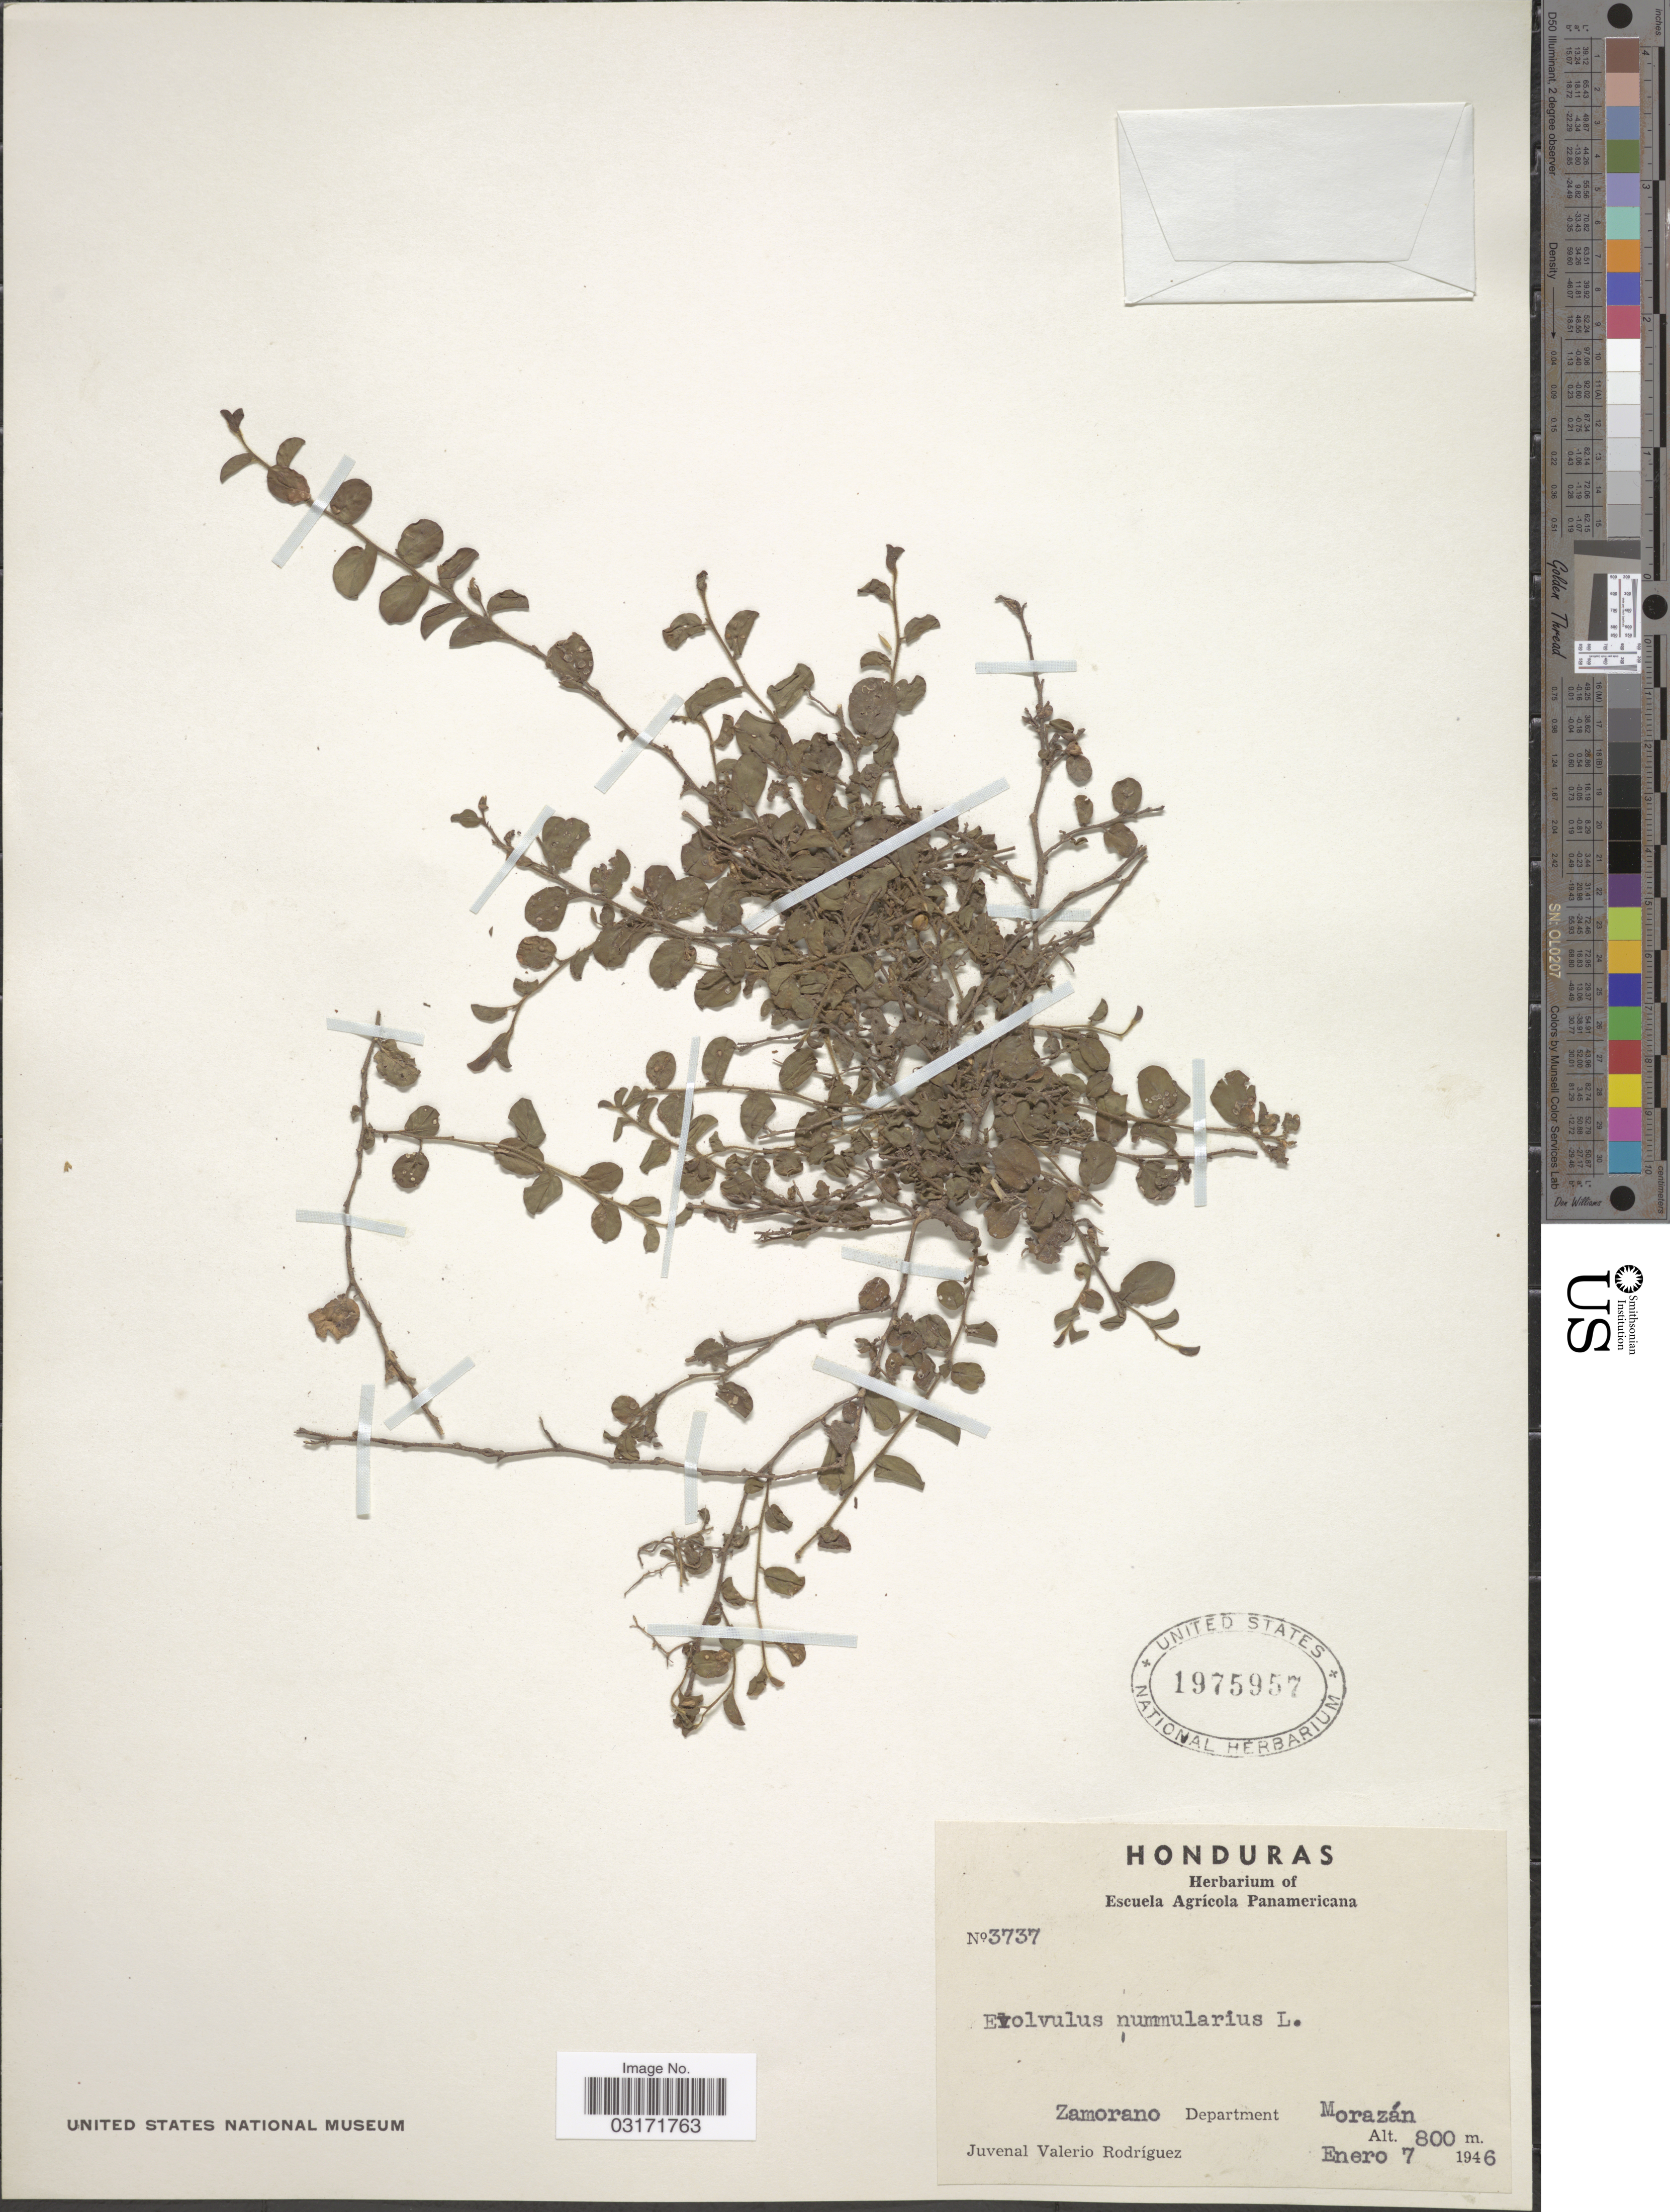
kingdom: Plantae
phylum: Tracheophyta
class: Magnoliopsida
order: Solanales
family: Convolvulaceae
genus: Evolvulus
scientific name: Evolvulus nummularius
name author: (L.) L.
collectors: J. Rodriguez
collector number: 3737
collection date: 1946-01-07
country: Honduras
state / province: Fco. Morazán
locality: Zamorano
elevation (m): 800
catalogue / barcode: US 1975957